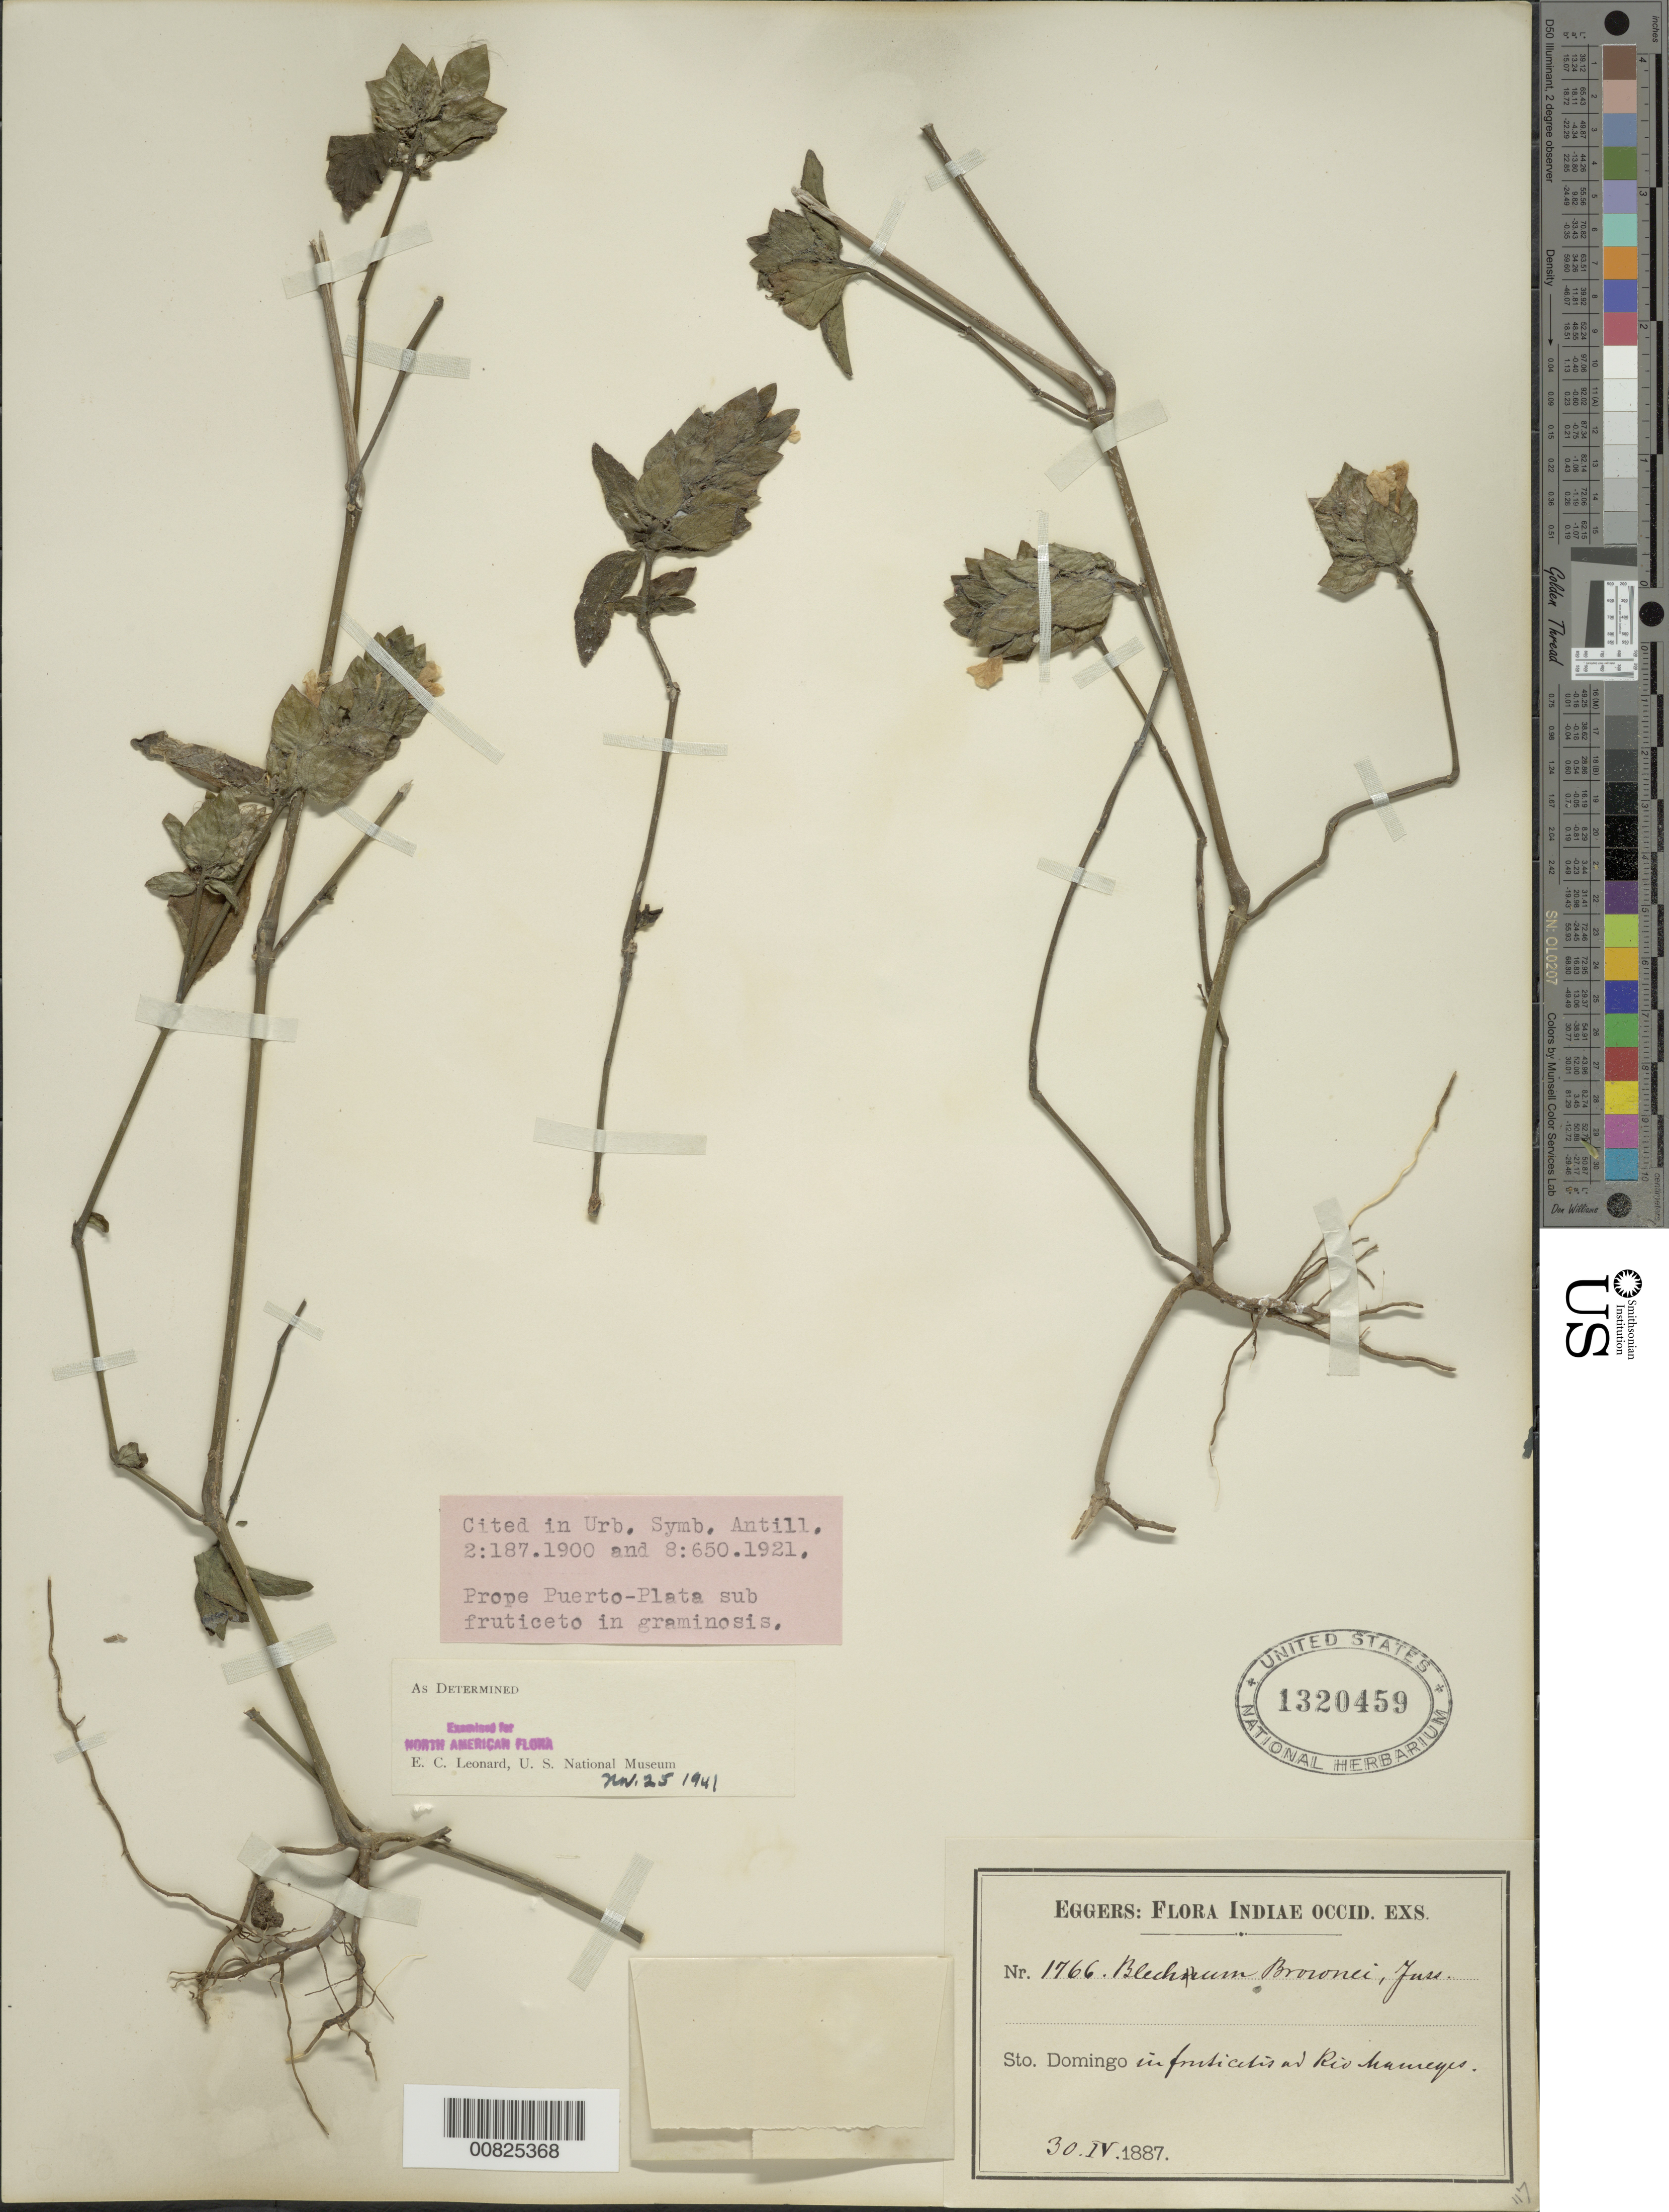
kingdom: Plantae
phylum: Tracheophyta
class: Magnoliopsida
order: Lamiales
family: Acanthaceae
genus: Blechum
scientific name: Blechum pyramidatum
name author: (Lam.) Urb.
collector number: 1766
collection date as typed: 30 Apr 1887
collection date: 1887-04-30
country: Dominican Republic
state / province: Puerto Plata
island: Hispaniola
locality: Rio "Haureyes"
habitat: Graminosis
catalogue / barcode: US 1320459